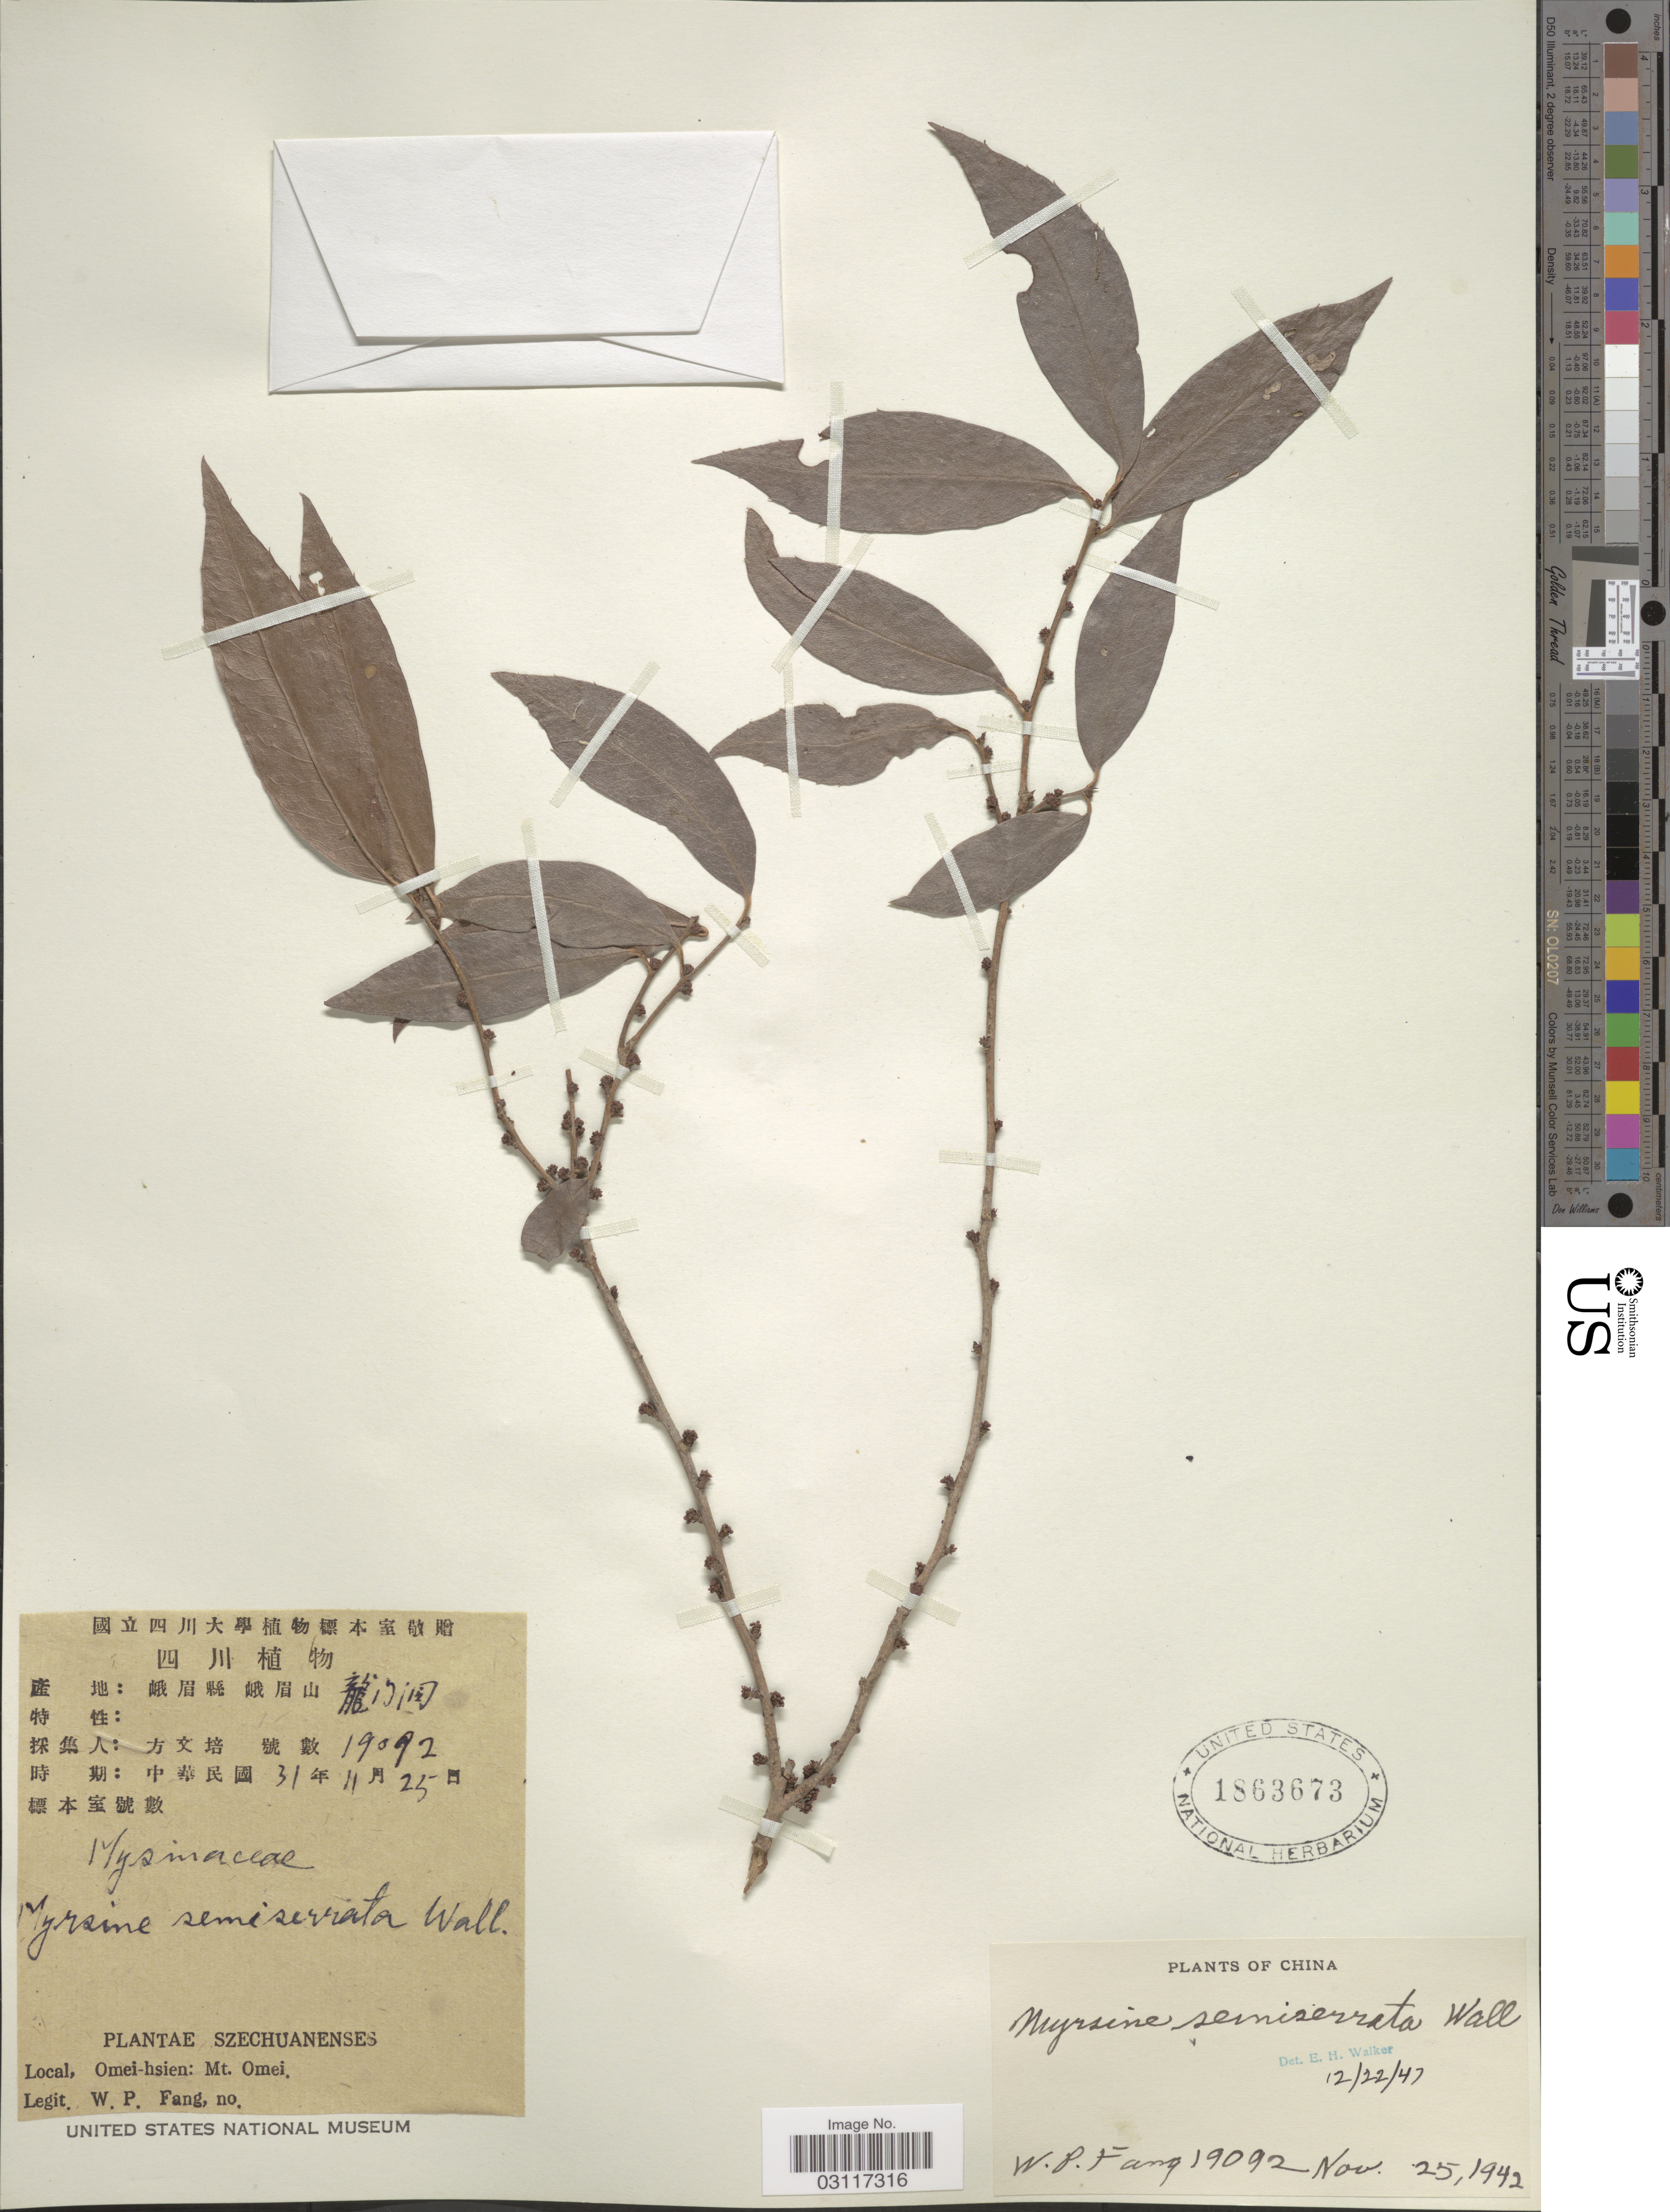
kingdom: Plantae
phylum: Tracheophyta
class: Magnoliopsida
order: Ericales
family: Primulaceae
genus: Myrsine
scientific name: Myrsine semiserrata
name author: Wall.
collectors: W. P. Fang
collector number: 19092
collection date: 1942-11-25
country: China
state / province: Sichuan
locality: Szechuanenses. Omei-hsien: Mt. Omei.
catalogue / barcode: US 1863673